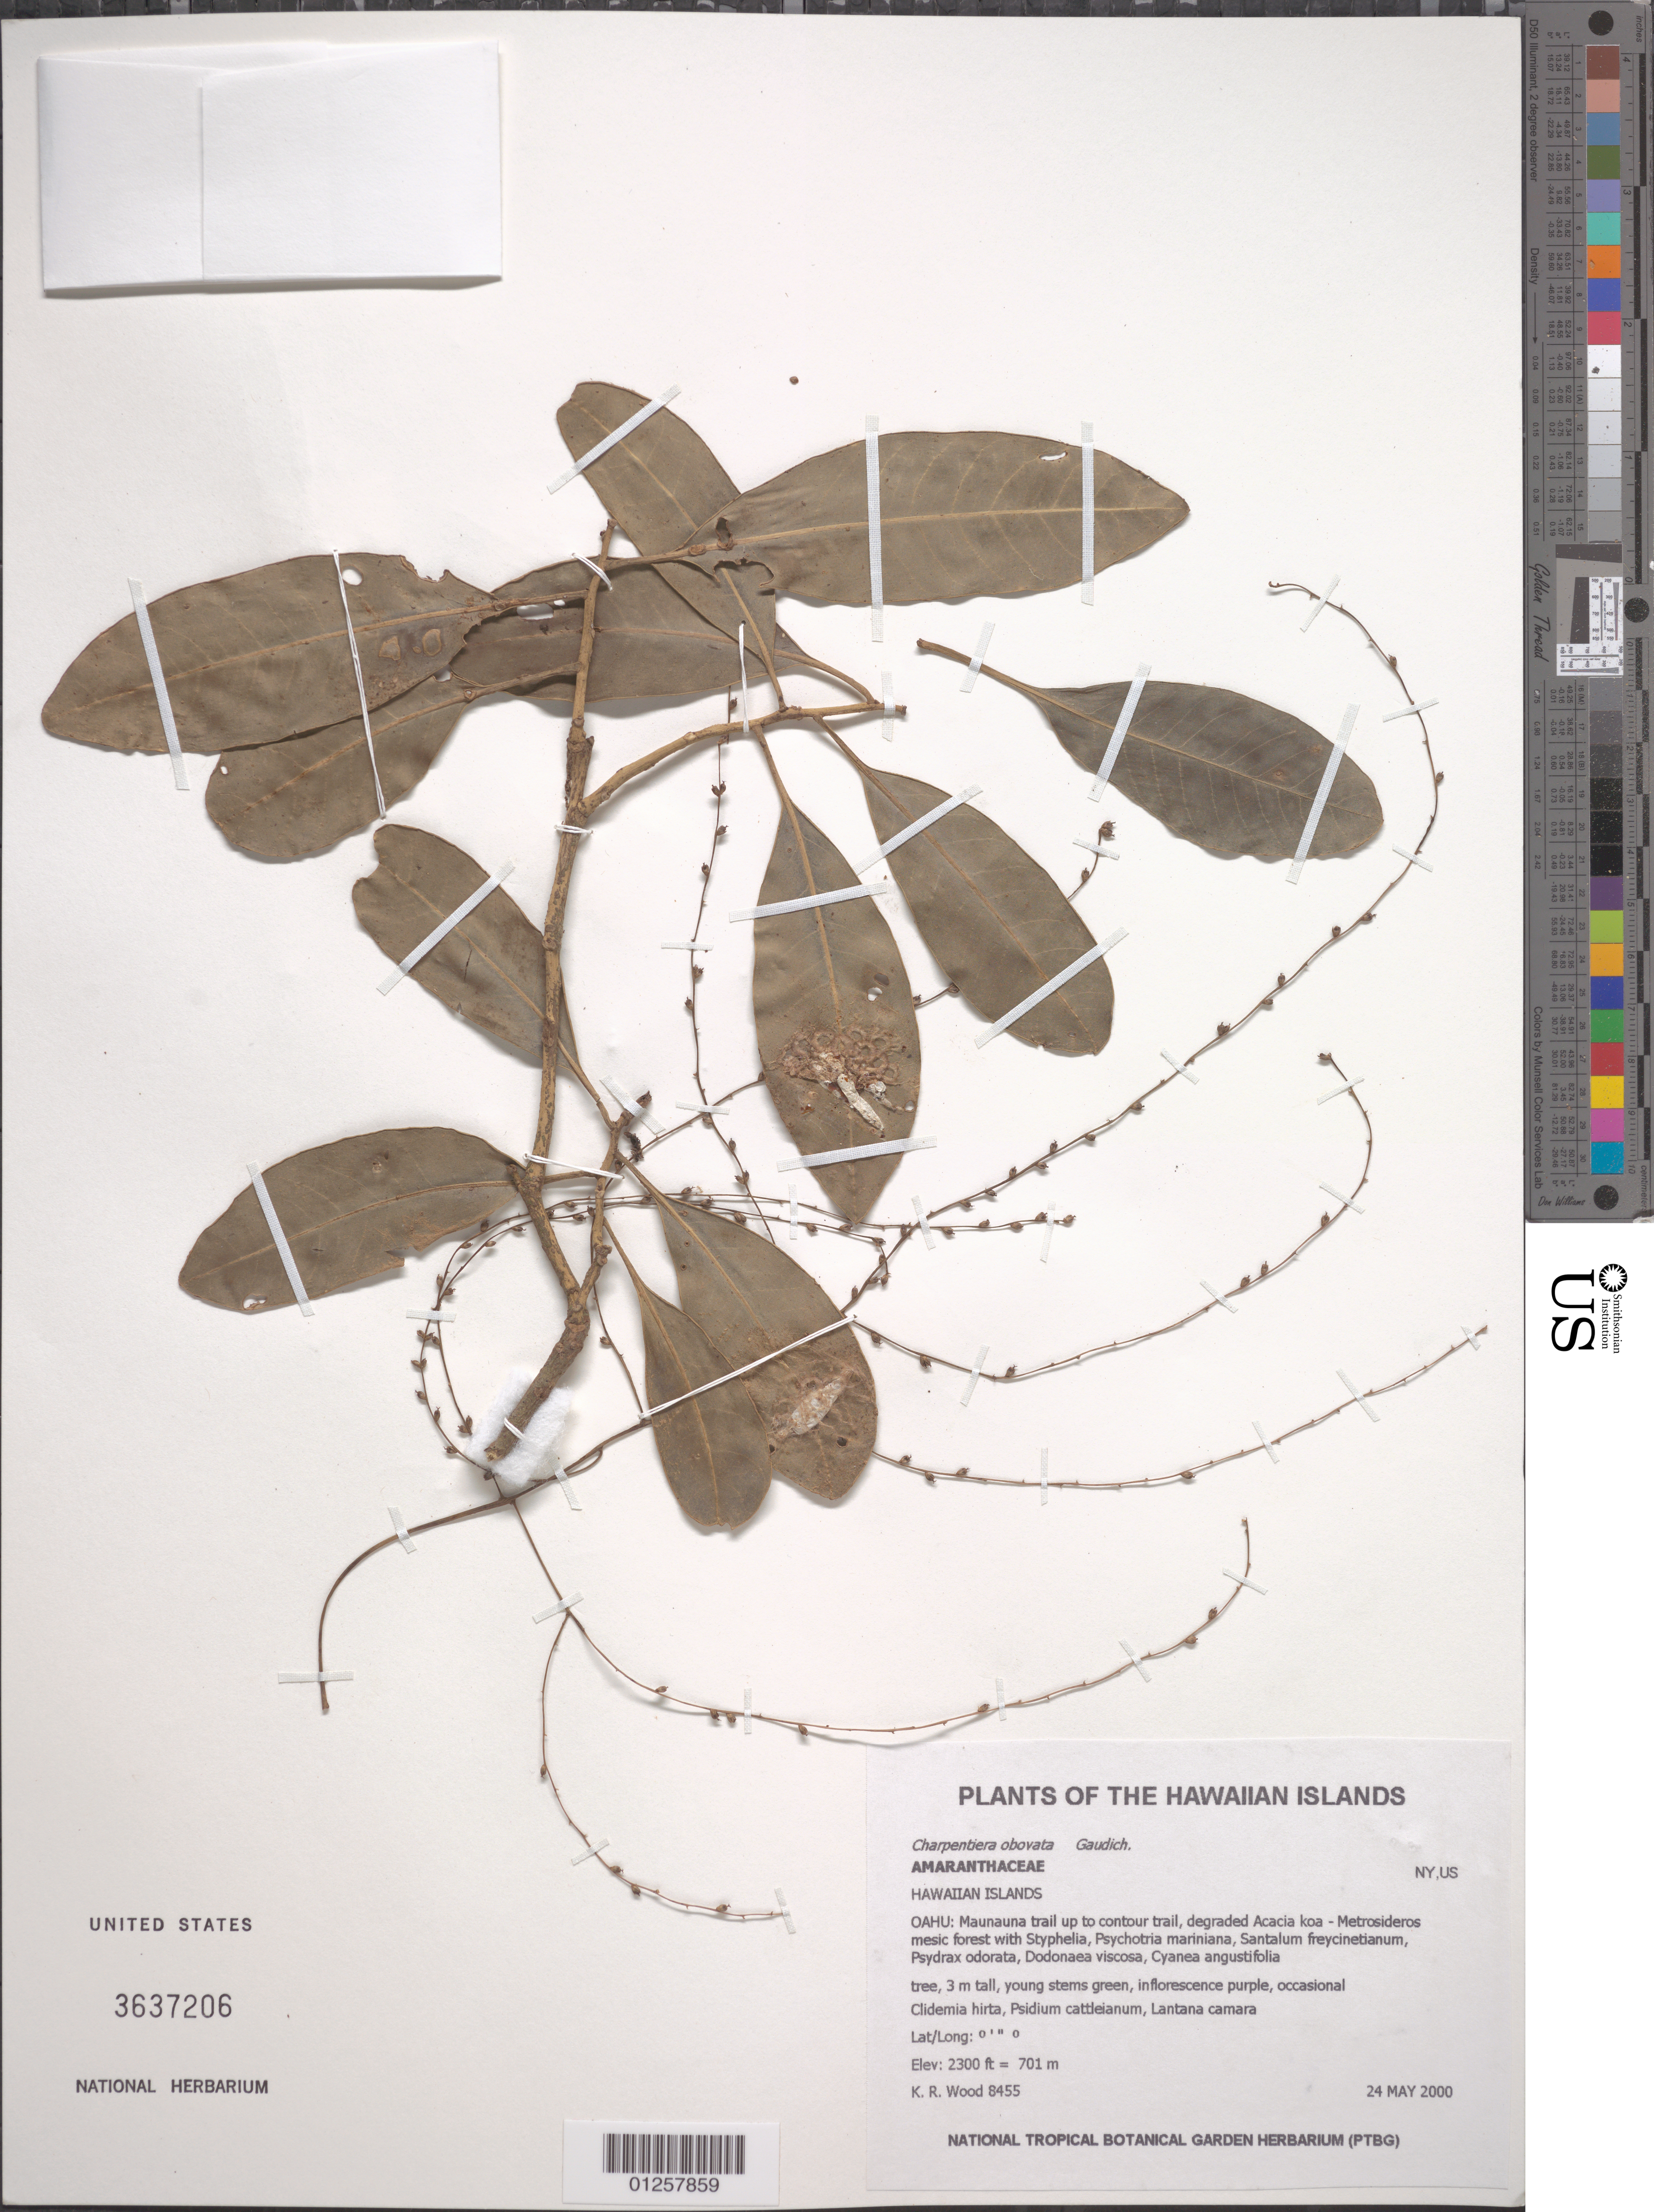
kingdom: Plantae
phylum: Tracheophyta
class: Magnoliopsida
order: Caryophyllales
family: Amaranthaceae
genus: Charpentiera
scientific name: Charpentiera obovata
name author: Gaudich.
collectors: K. R. Wood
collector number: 8455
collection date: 2000-05-24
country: United States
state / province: Hawaii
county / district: Honolulu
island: Oahu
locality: Maunauna trail uo to contour trail.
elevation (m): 701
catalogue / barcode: US 3637206